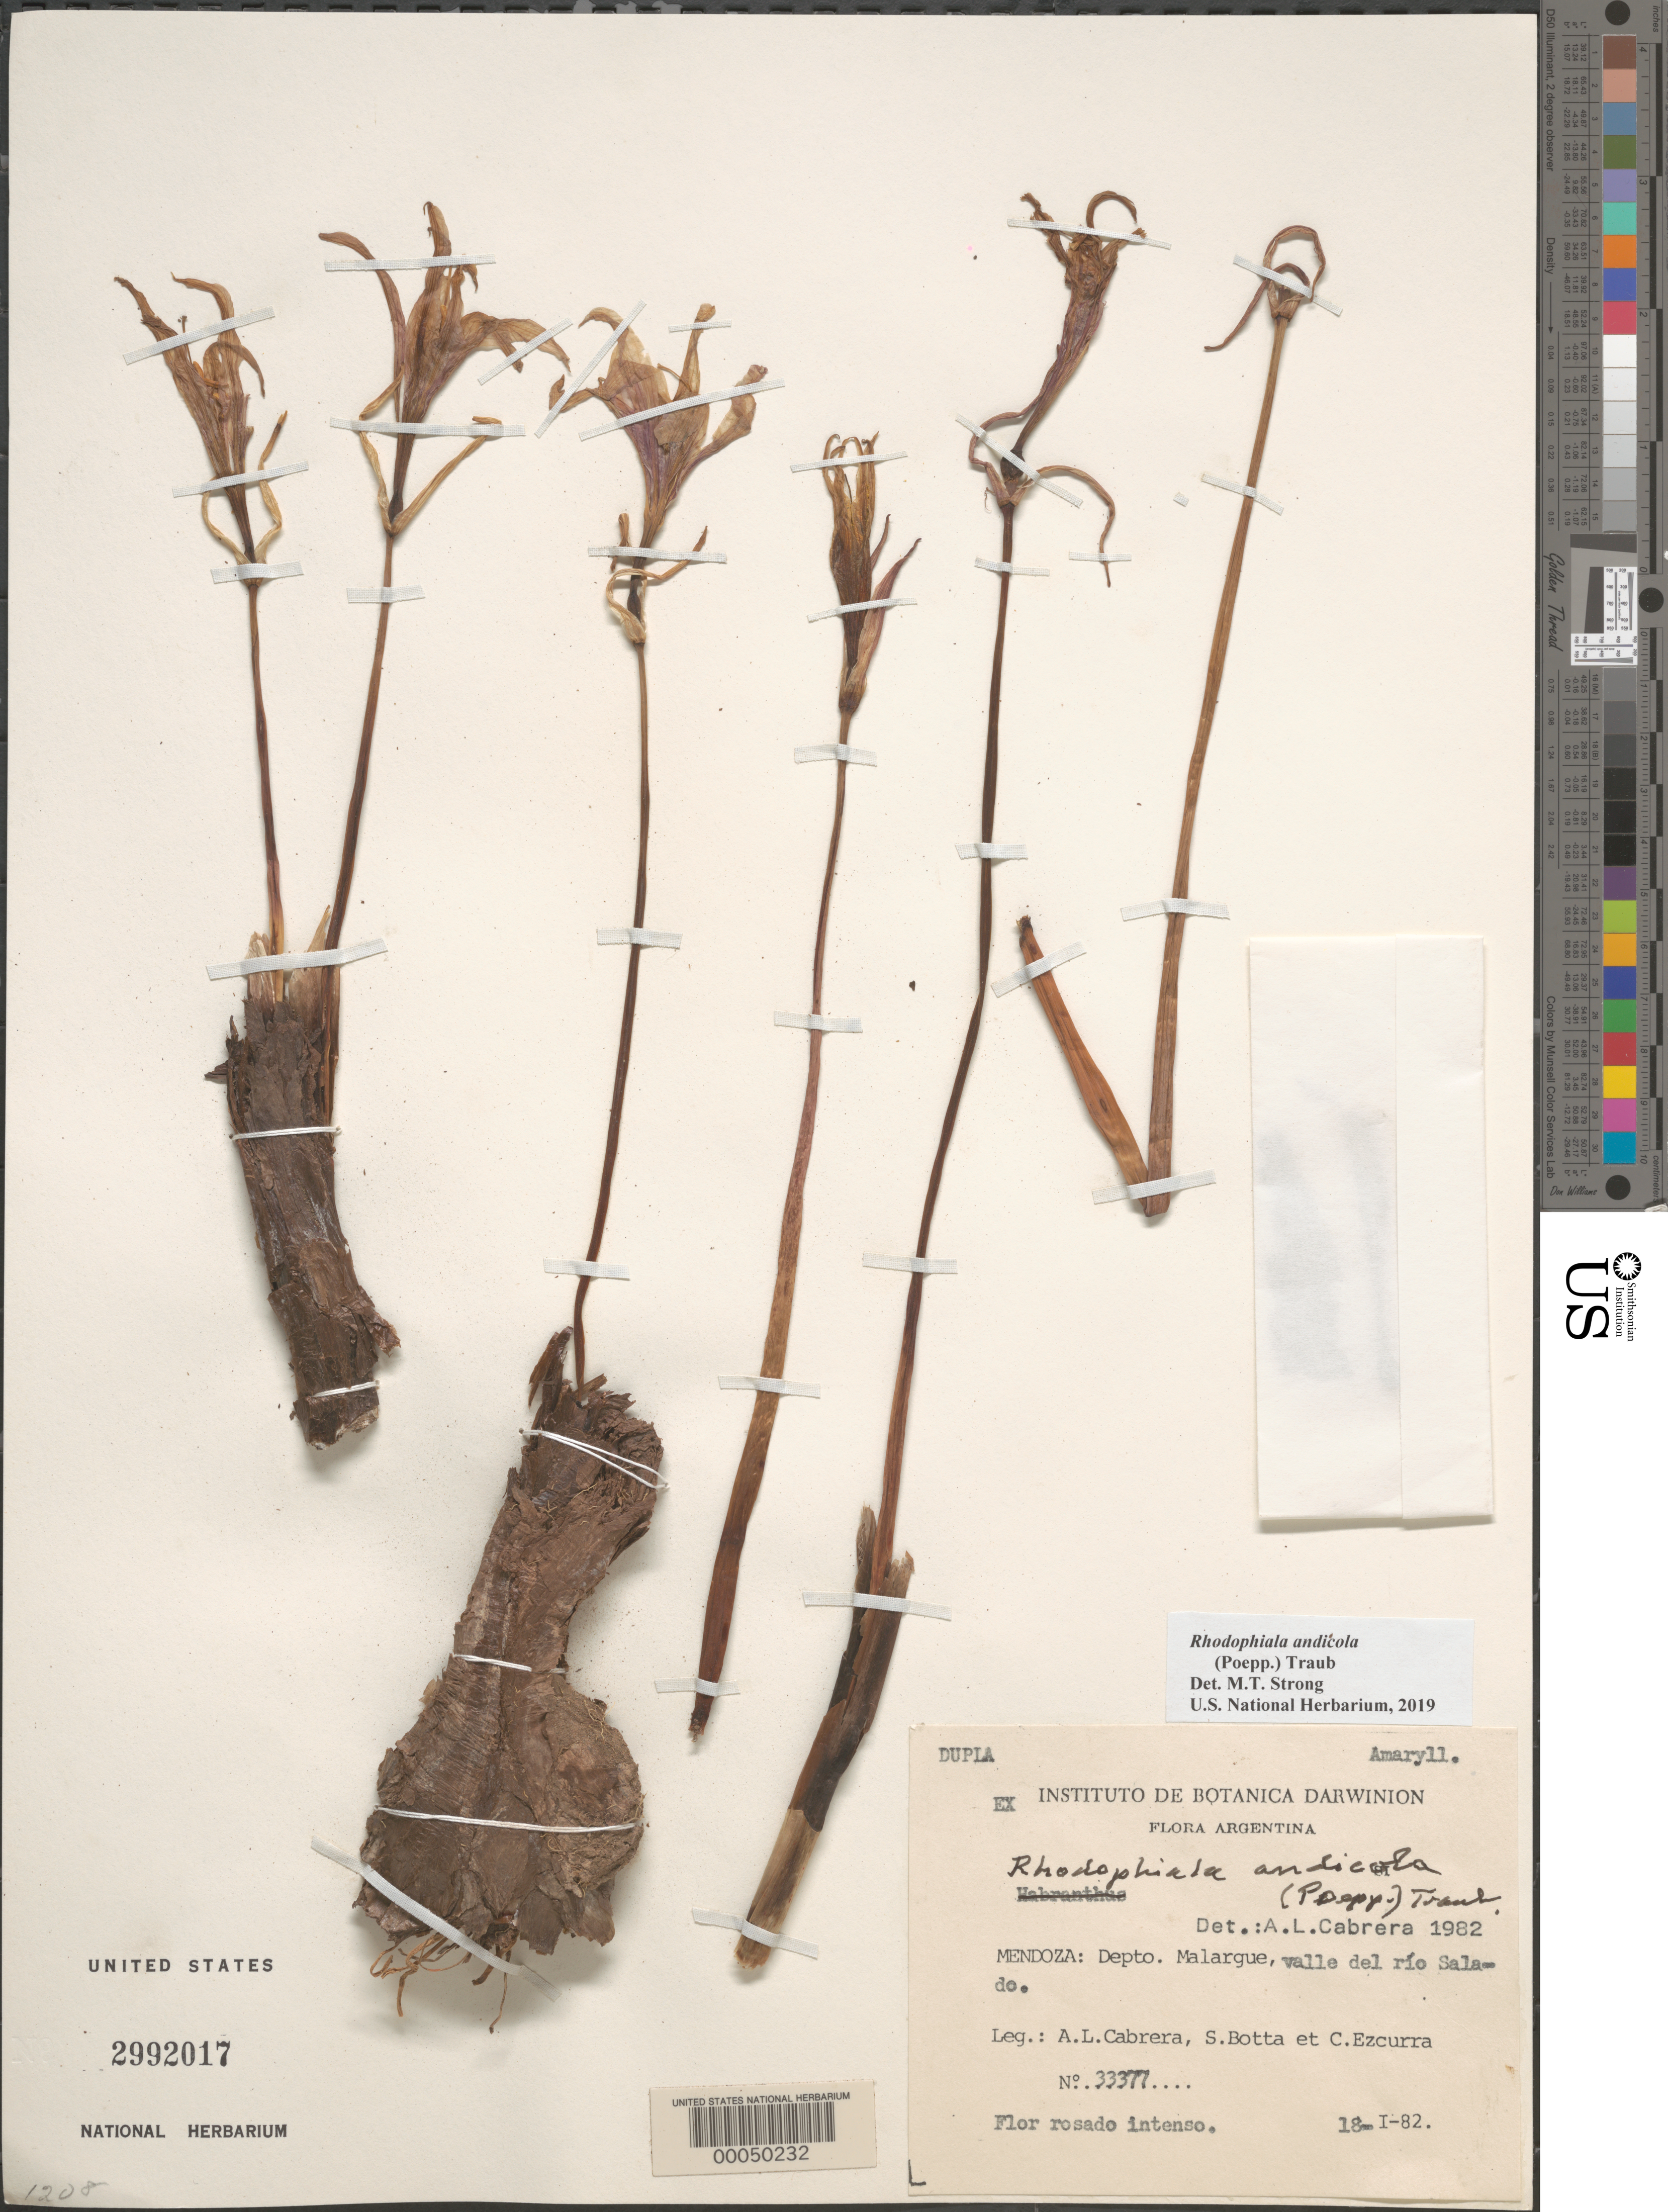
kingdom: Plantae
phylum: Tracheophyta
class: Liliopsida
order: Asparagales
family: Amaryllidaceae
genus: Rhodophiala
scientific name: Rhodophiala andicola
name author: (Poepp.) Traub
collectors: A. L. Cabrera, S. Botta & C. Ezcurra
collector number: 33377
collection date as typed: Transcribed d/m/y: 18/1/82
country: Argentina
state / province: Mendoza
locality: Depto. Malargue, valle del río Salado.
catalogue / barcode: US 2992017